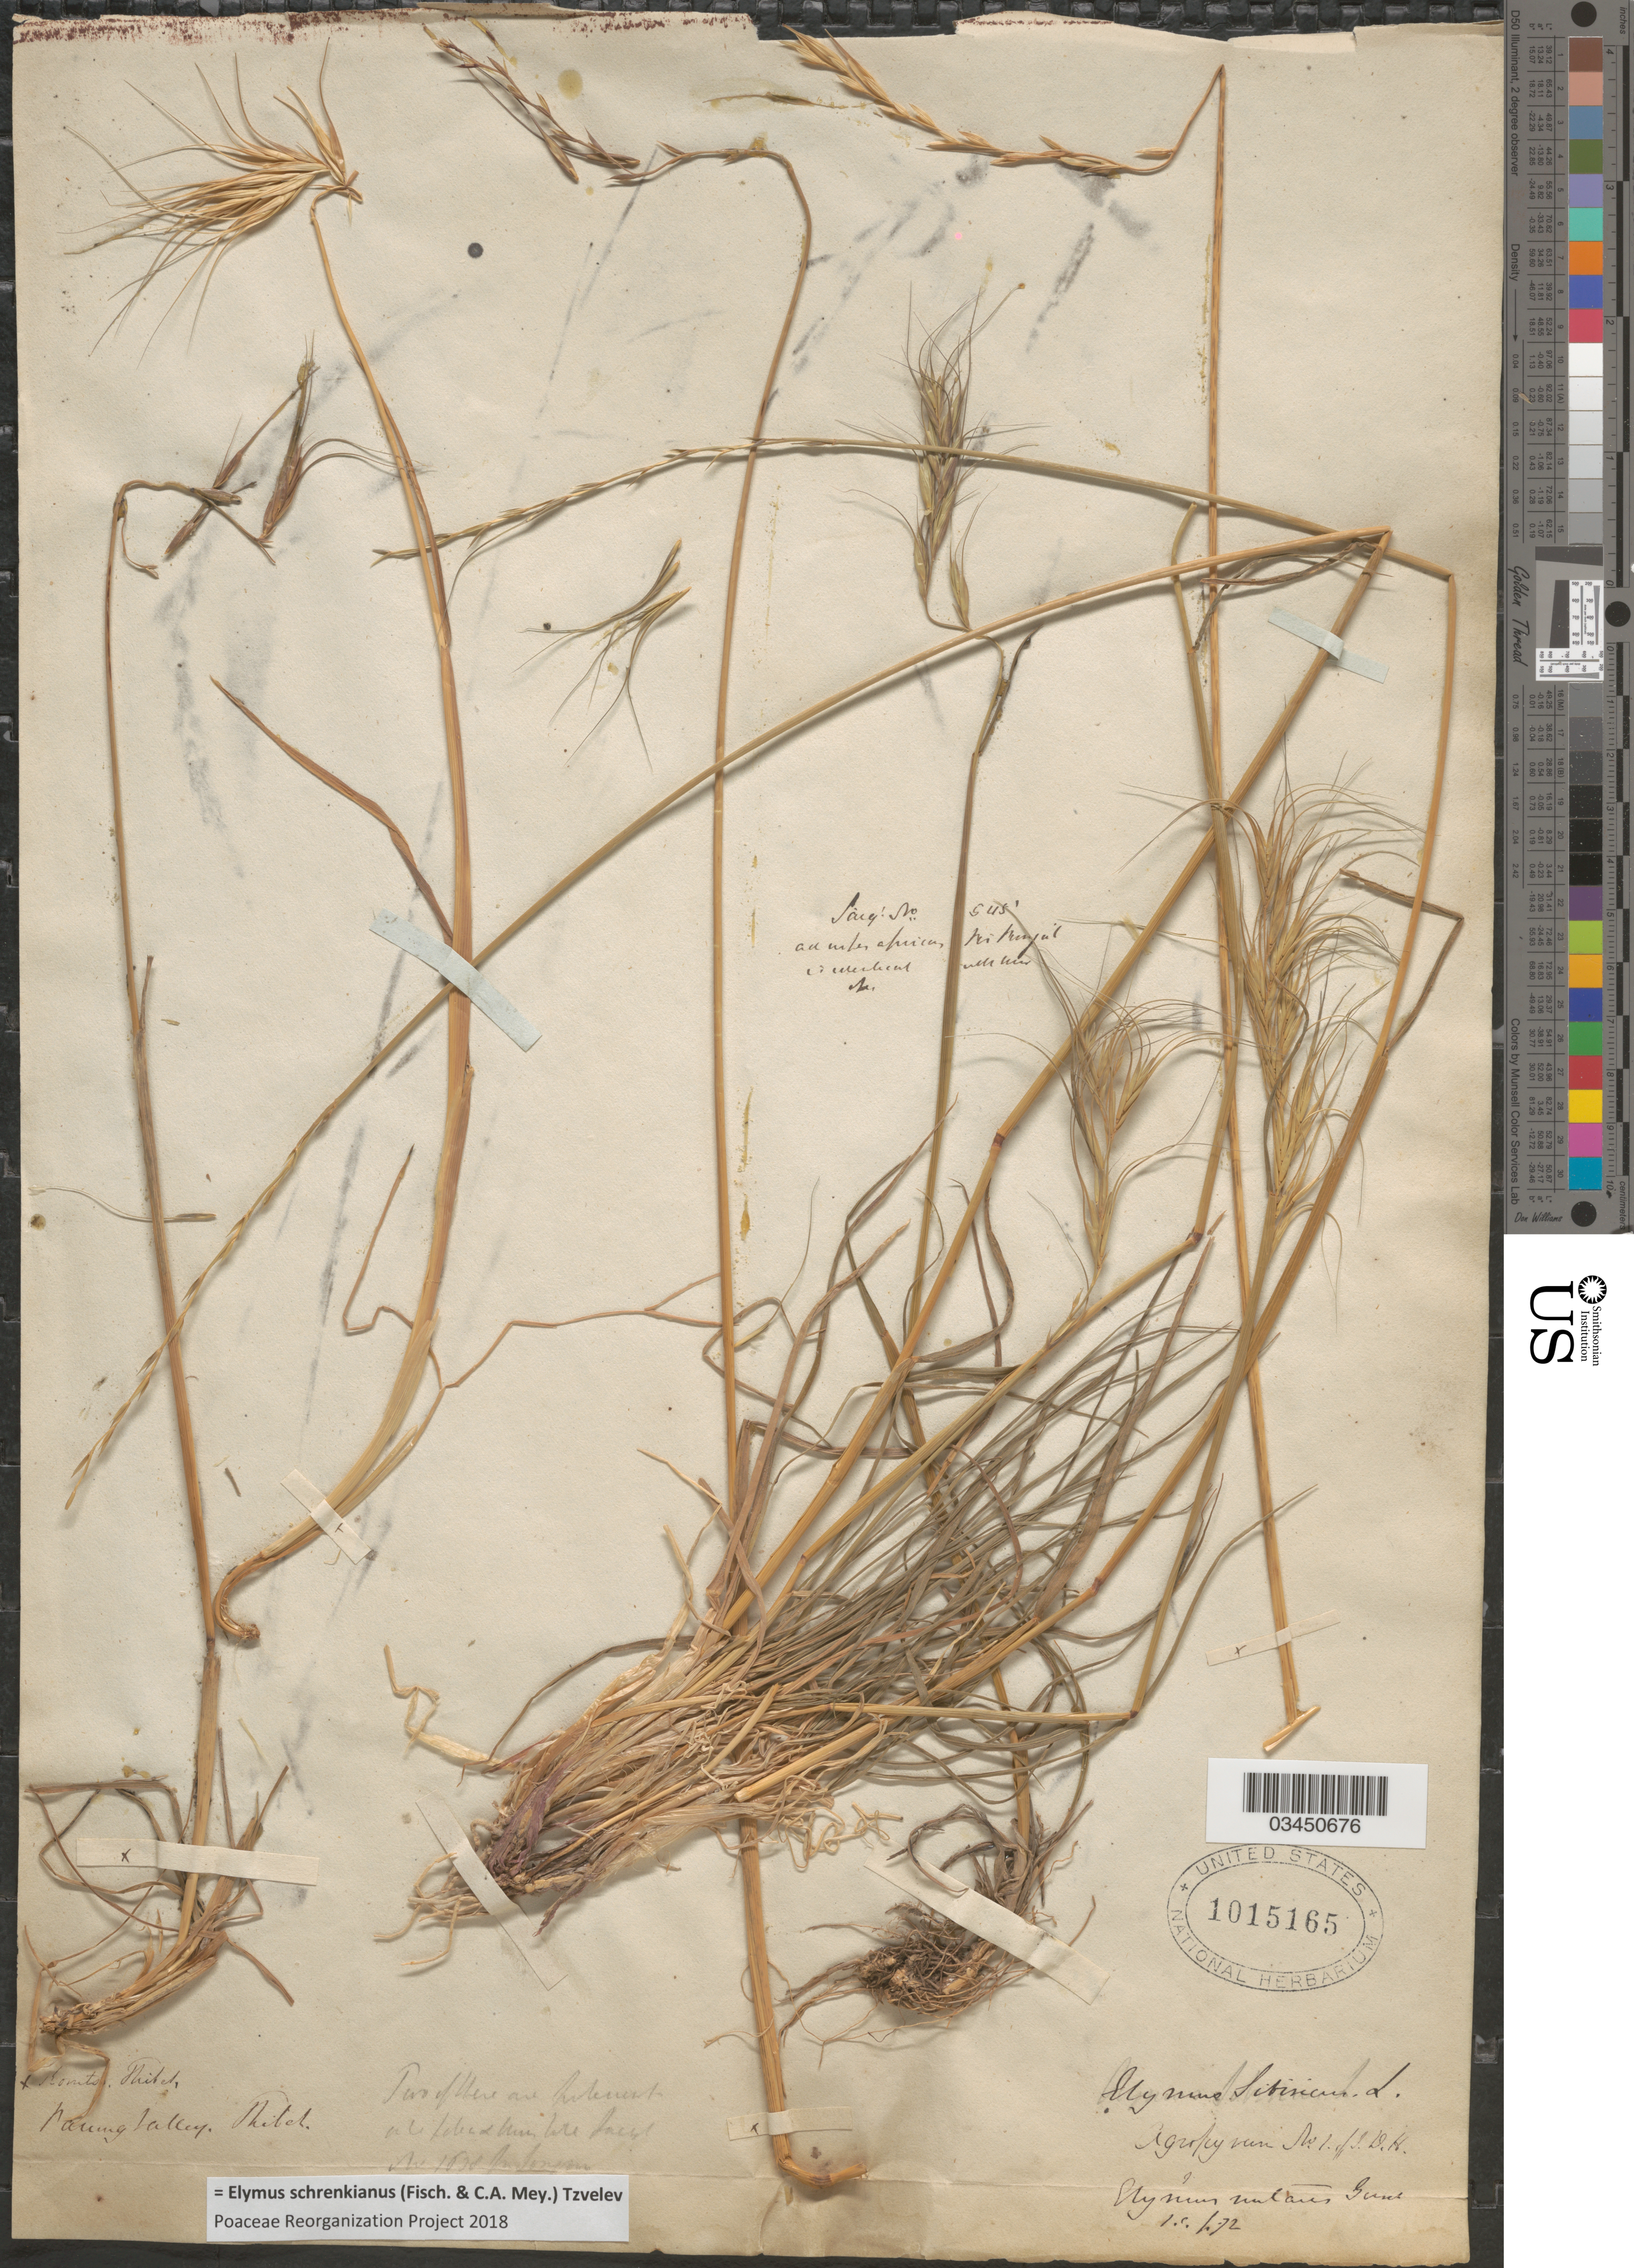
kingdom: Plantae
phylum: Tracheophyta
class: Liliopsida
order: Poales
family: Poaceae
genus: Elymus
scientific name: Elymus schrenkianus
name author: (Fisch. & C.A. Mey.) Tzvelev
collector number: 1638*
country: China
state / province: Xizang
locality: Panang Valley. Thibet.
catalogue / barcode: US 1015165